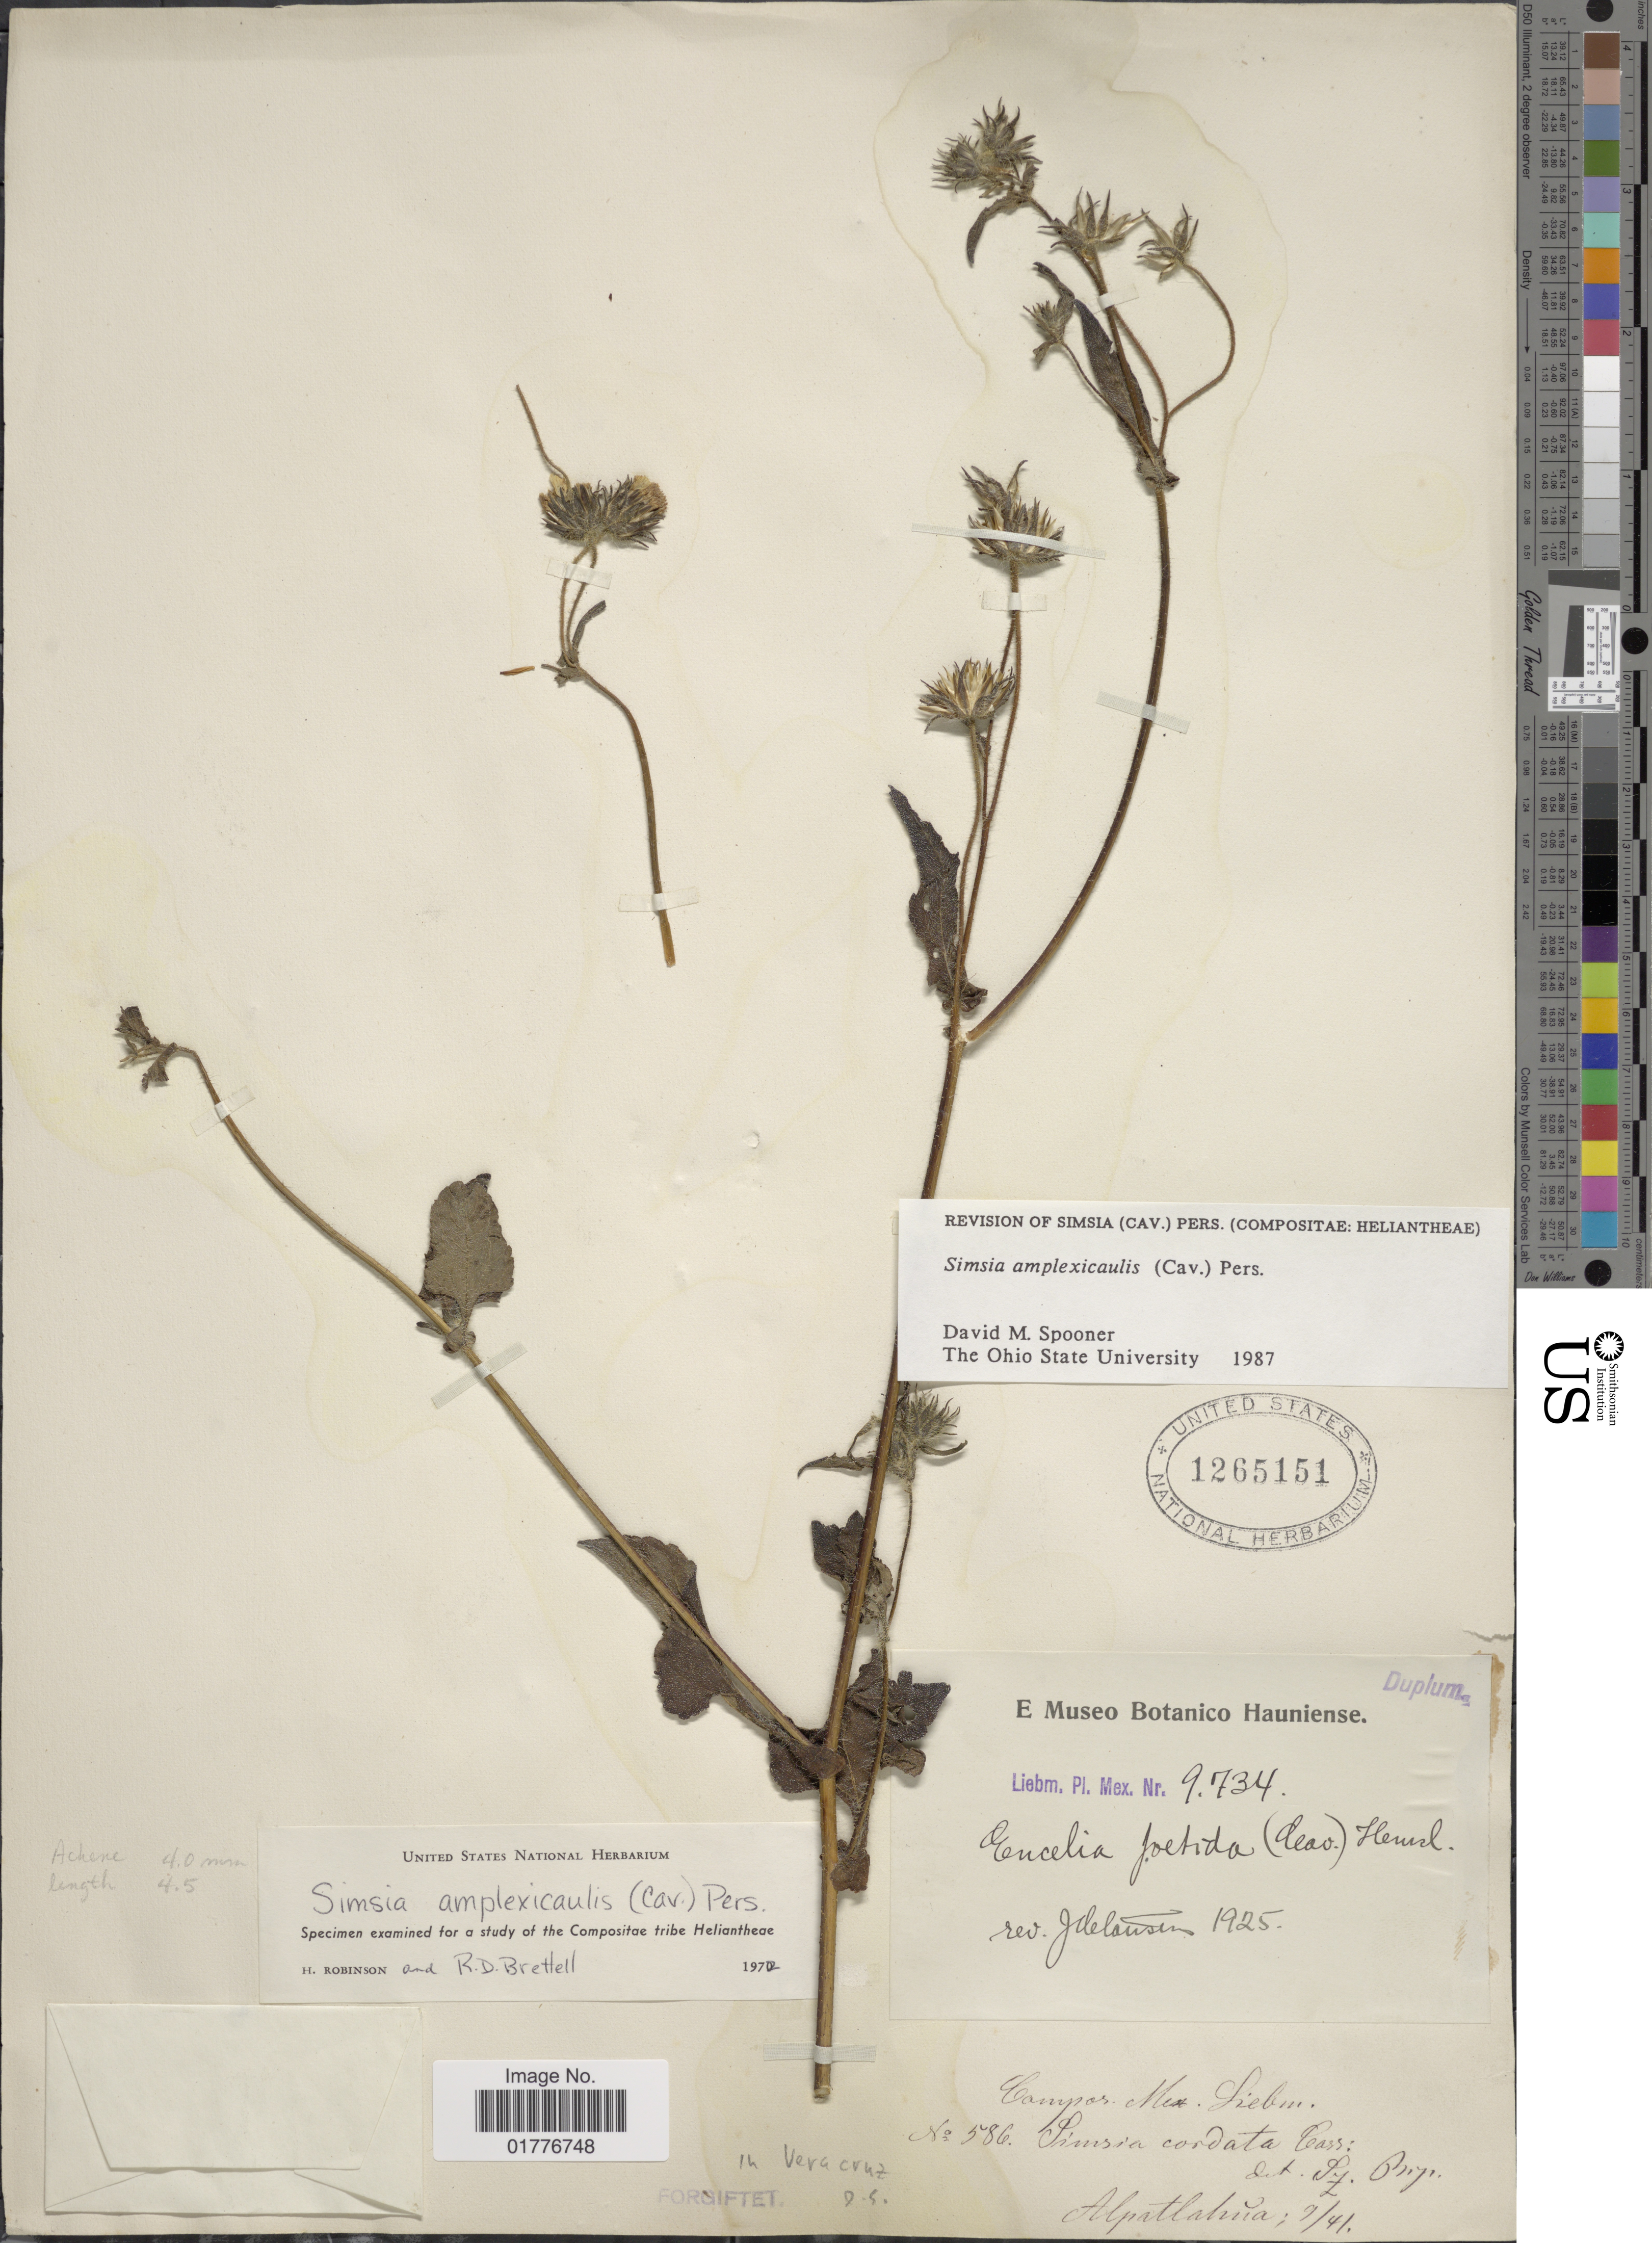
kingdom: Plantae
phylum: Tracheophyta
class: Magnoliopsida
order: Asterales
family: Asteraceae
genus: Simsia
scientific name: Simsia amplexicaulis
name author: (Cav.) Pers.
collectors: Liebmann, --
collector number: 9734/586*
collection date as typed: Transcribed d/m/y: /9/41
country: Mexico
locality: Alpatlahua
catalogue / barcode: US 1265151